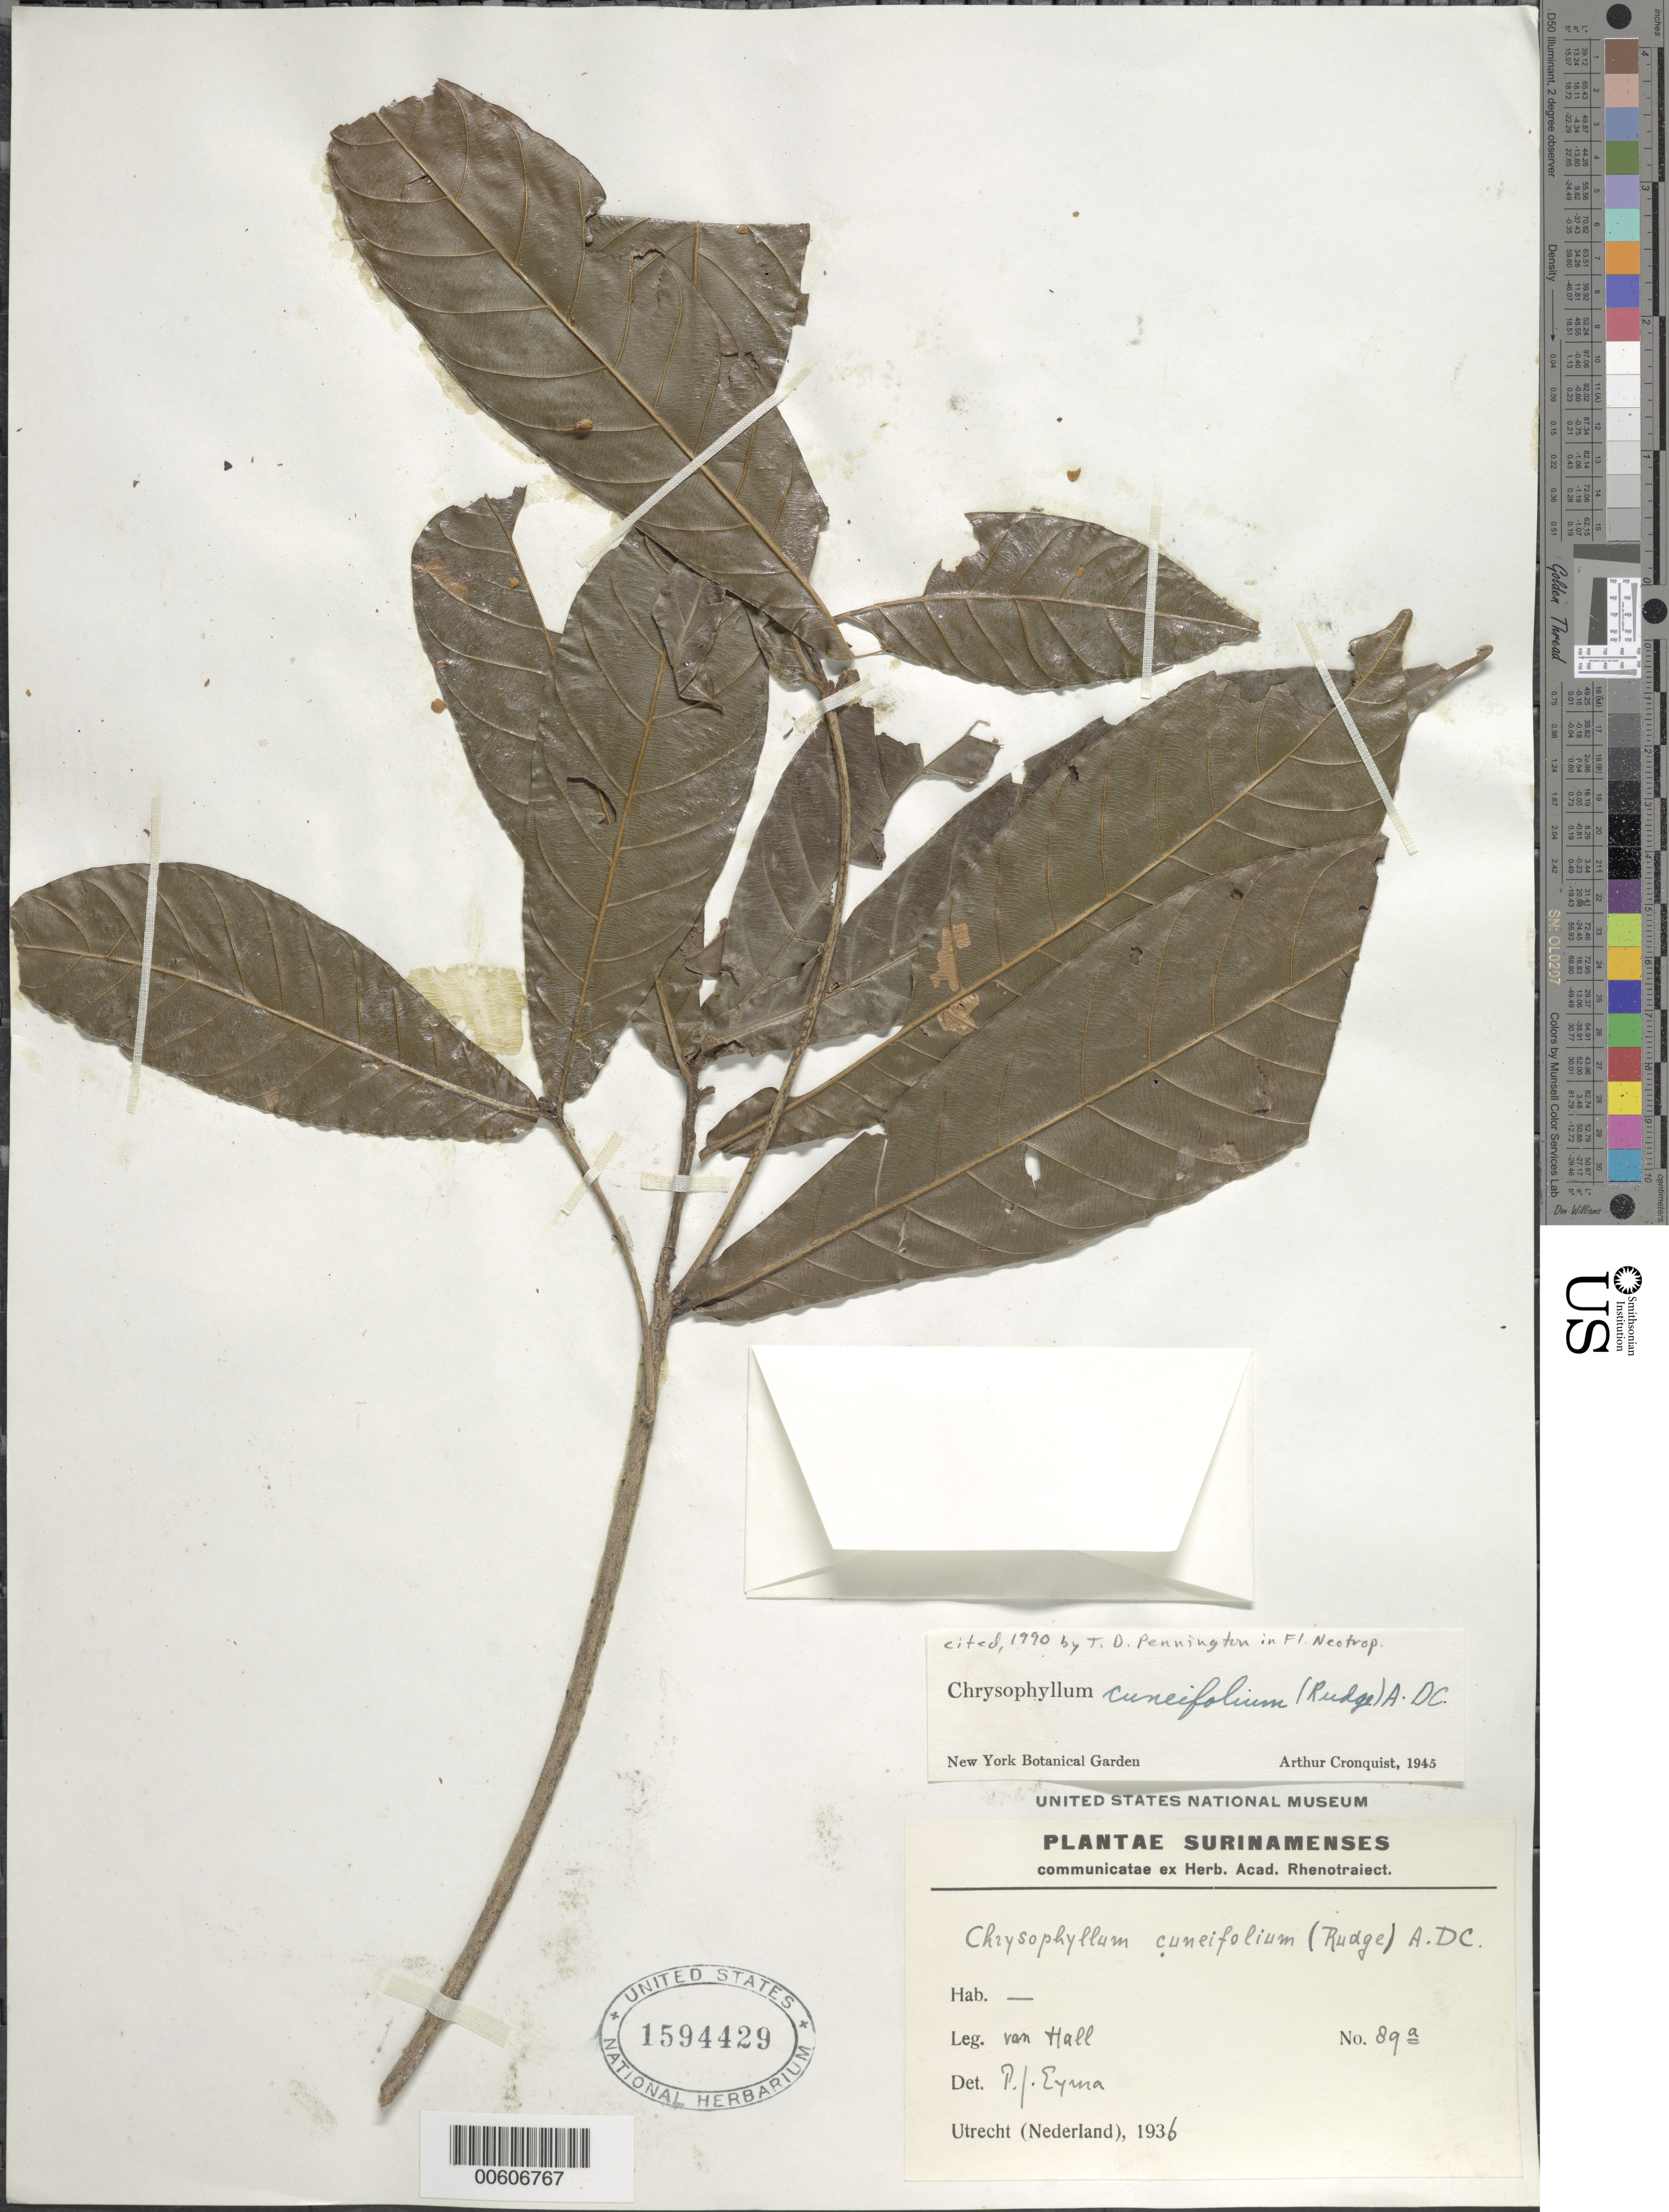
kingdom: Plantae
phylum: Tracheophyta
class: Magnoliopsida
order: Ericales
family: Sapotaceae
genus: Chrysophyllum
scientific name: Chrysophyllum cuneifolium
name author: (Rudge) A. DC.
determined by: Pennington, T. D., (K)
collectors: C. J. J. van Hall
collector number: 89 a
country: Suriname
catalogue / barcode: US 1594429